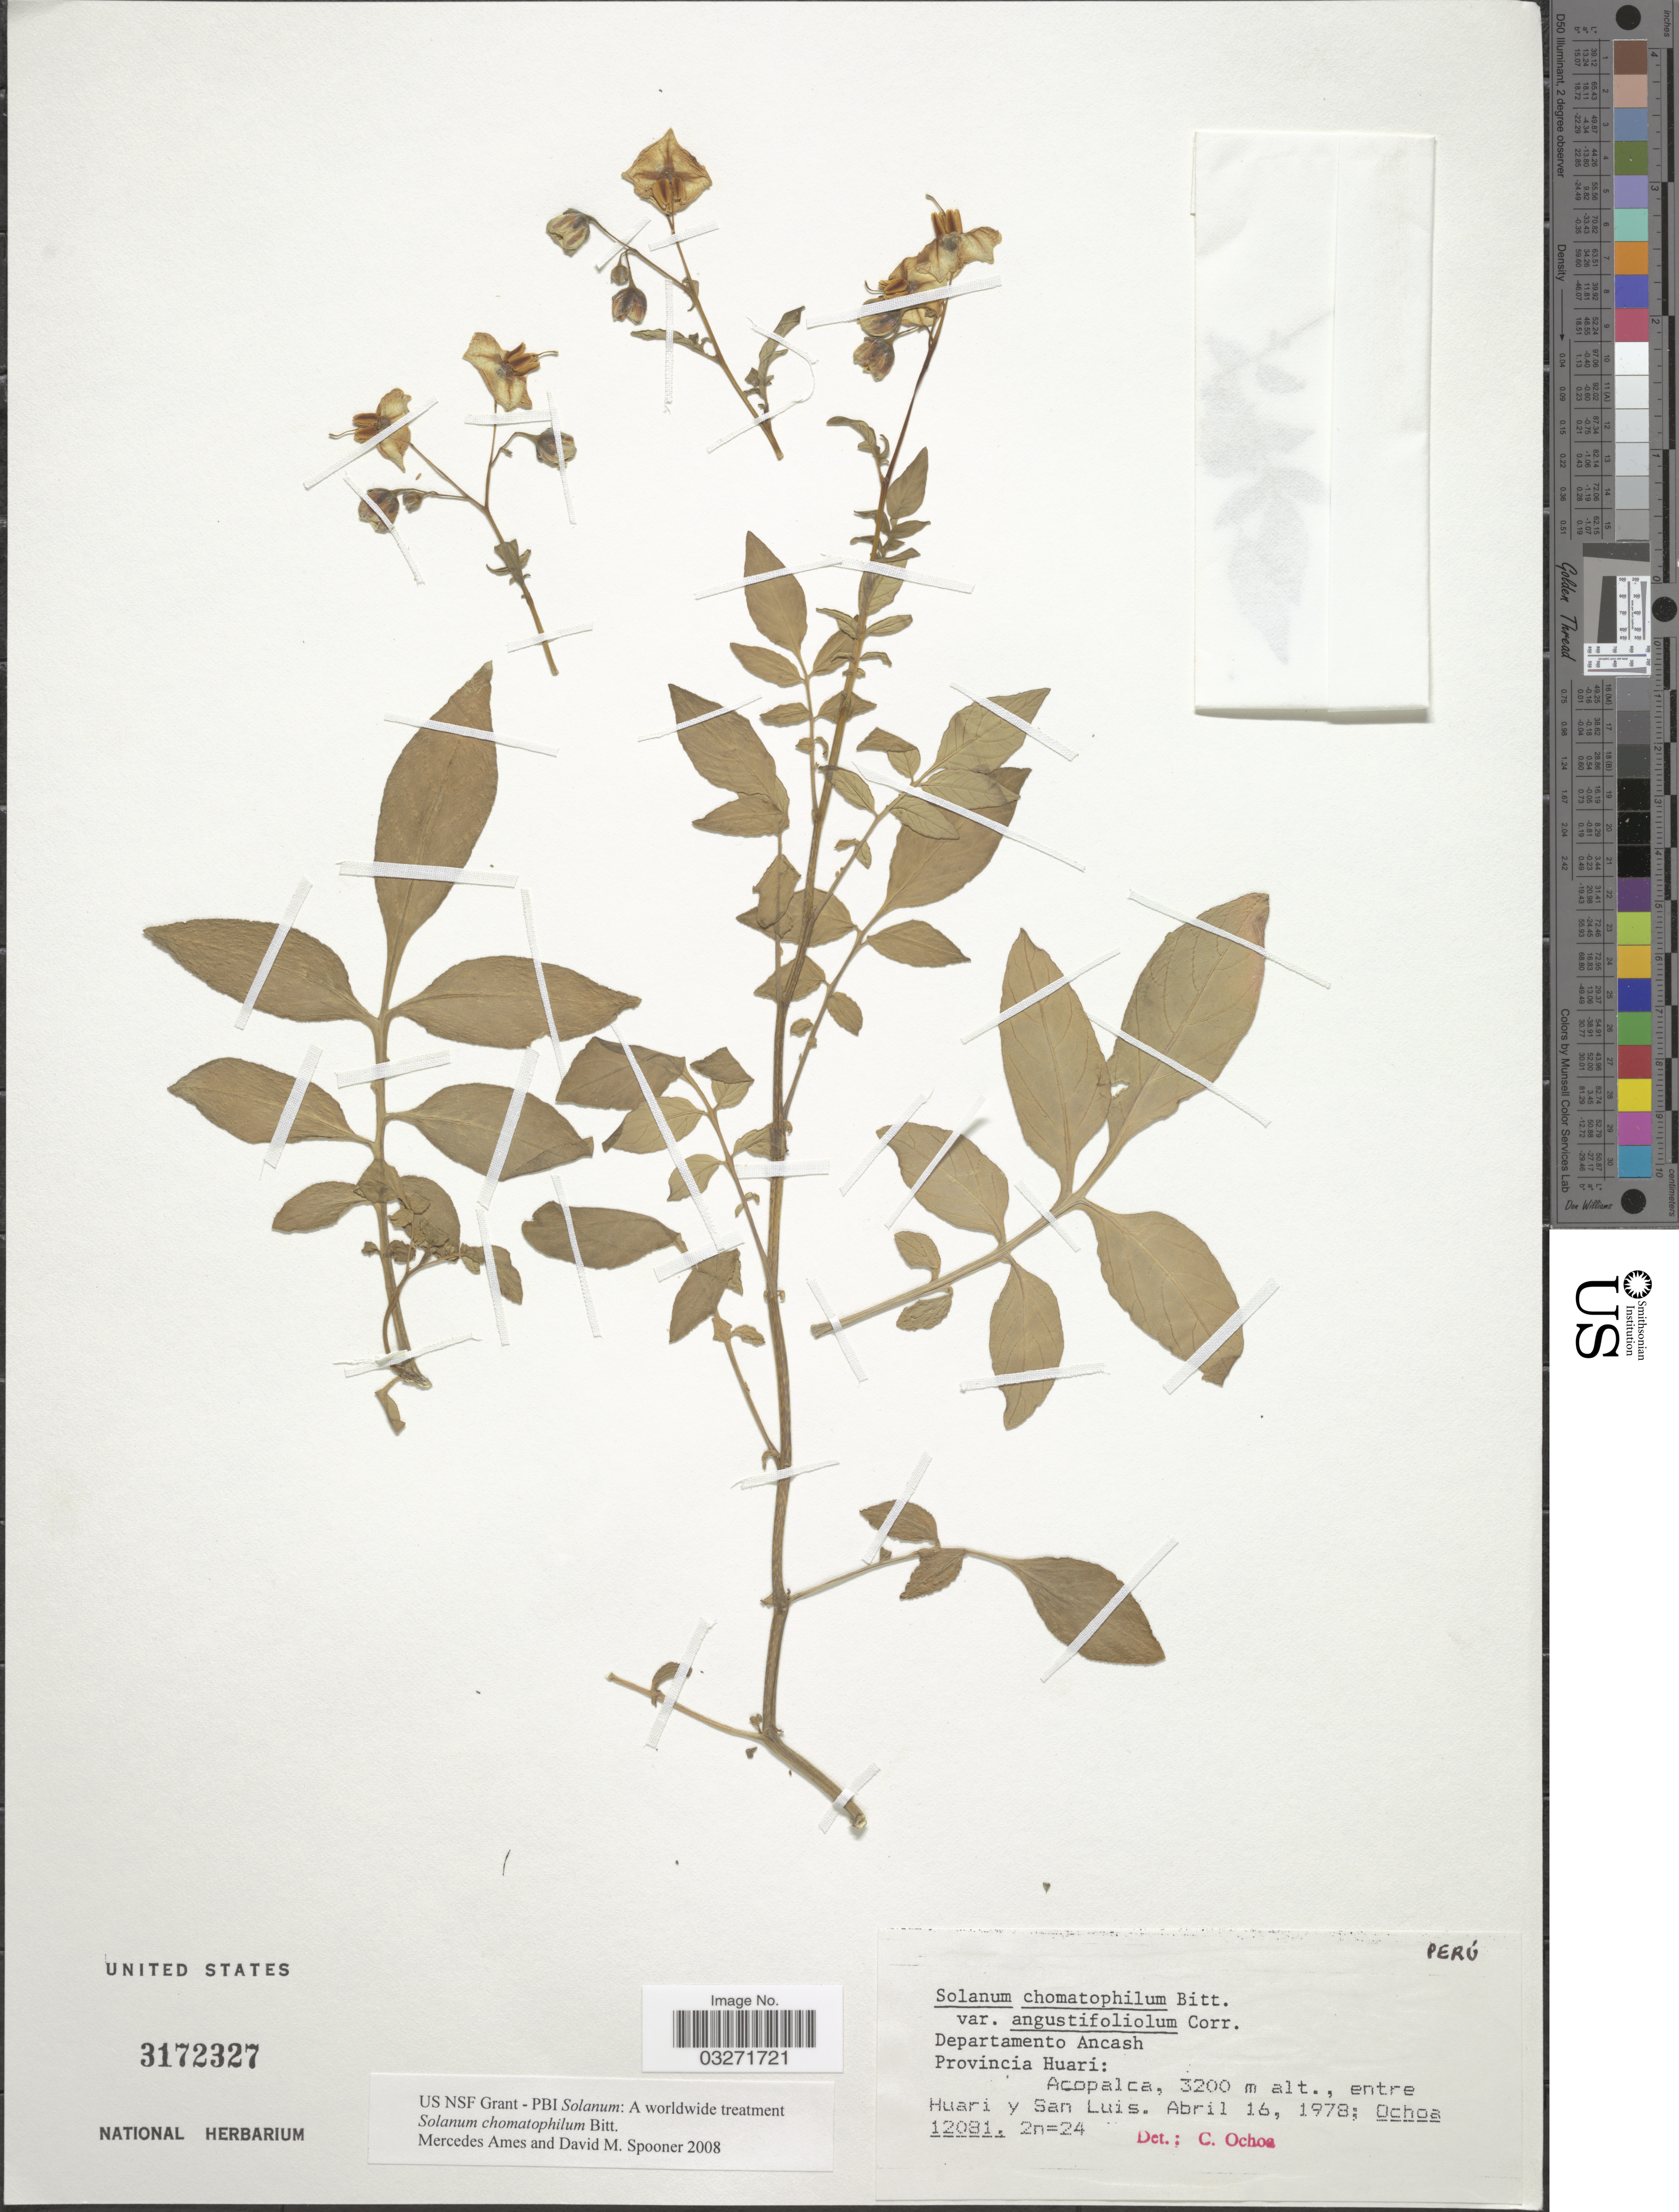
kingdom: Plantae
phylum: Tracheophyta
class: Magnoliopsida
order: Solanales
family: Solanaceae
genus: Solanum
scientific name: Solanum chomatophilum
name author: Bitter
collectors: -. Ochoa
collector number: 12081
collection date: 1978-04-16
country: Peru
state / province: Ancash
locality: Departamento Ancash. Provincia Huari: Acopalca, entre Huari y San Luis.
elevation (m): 3200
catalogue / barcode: US 3172327